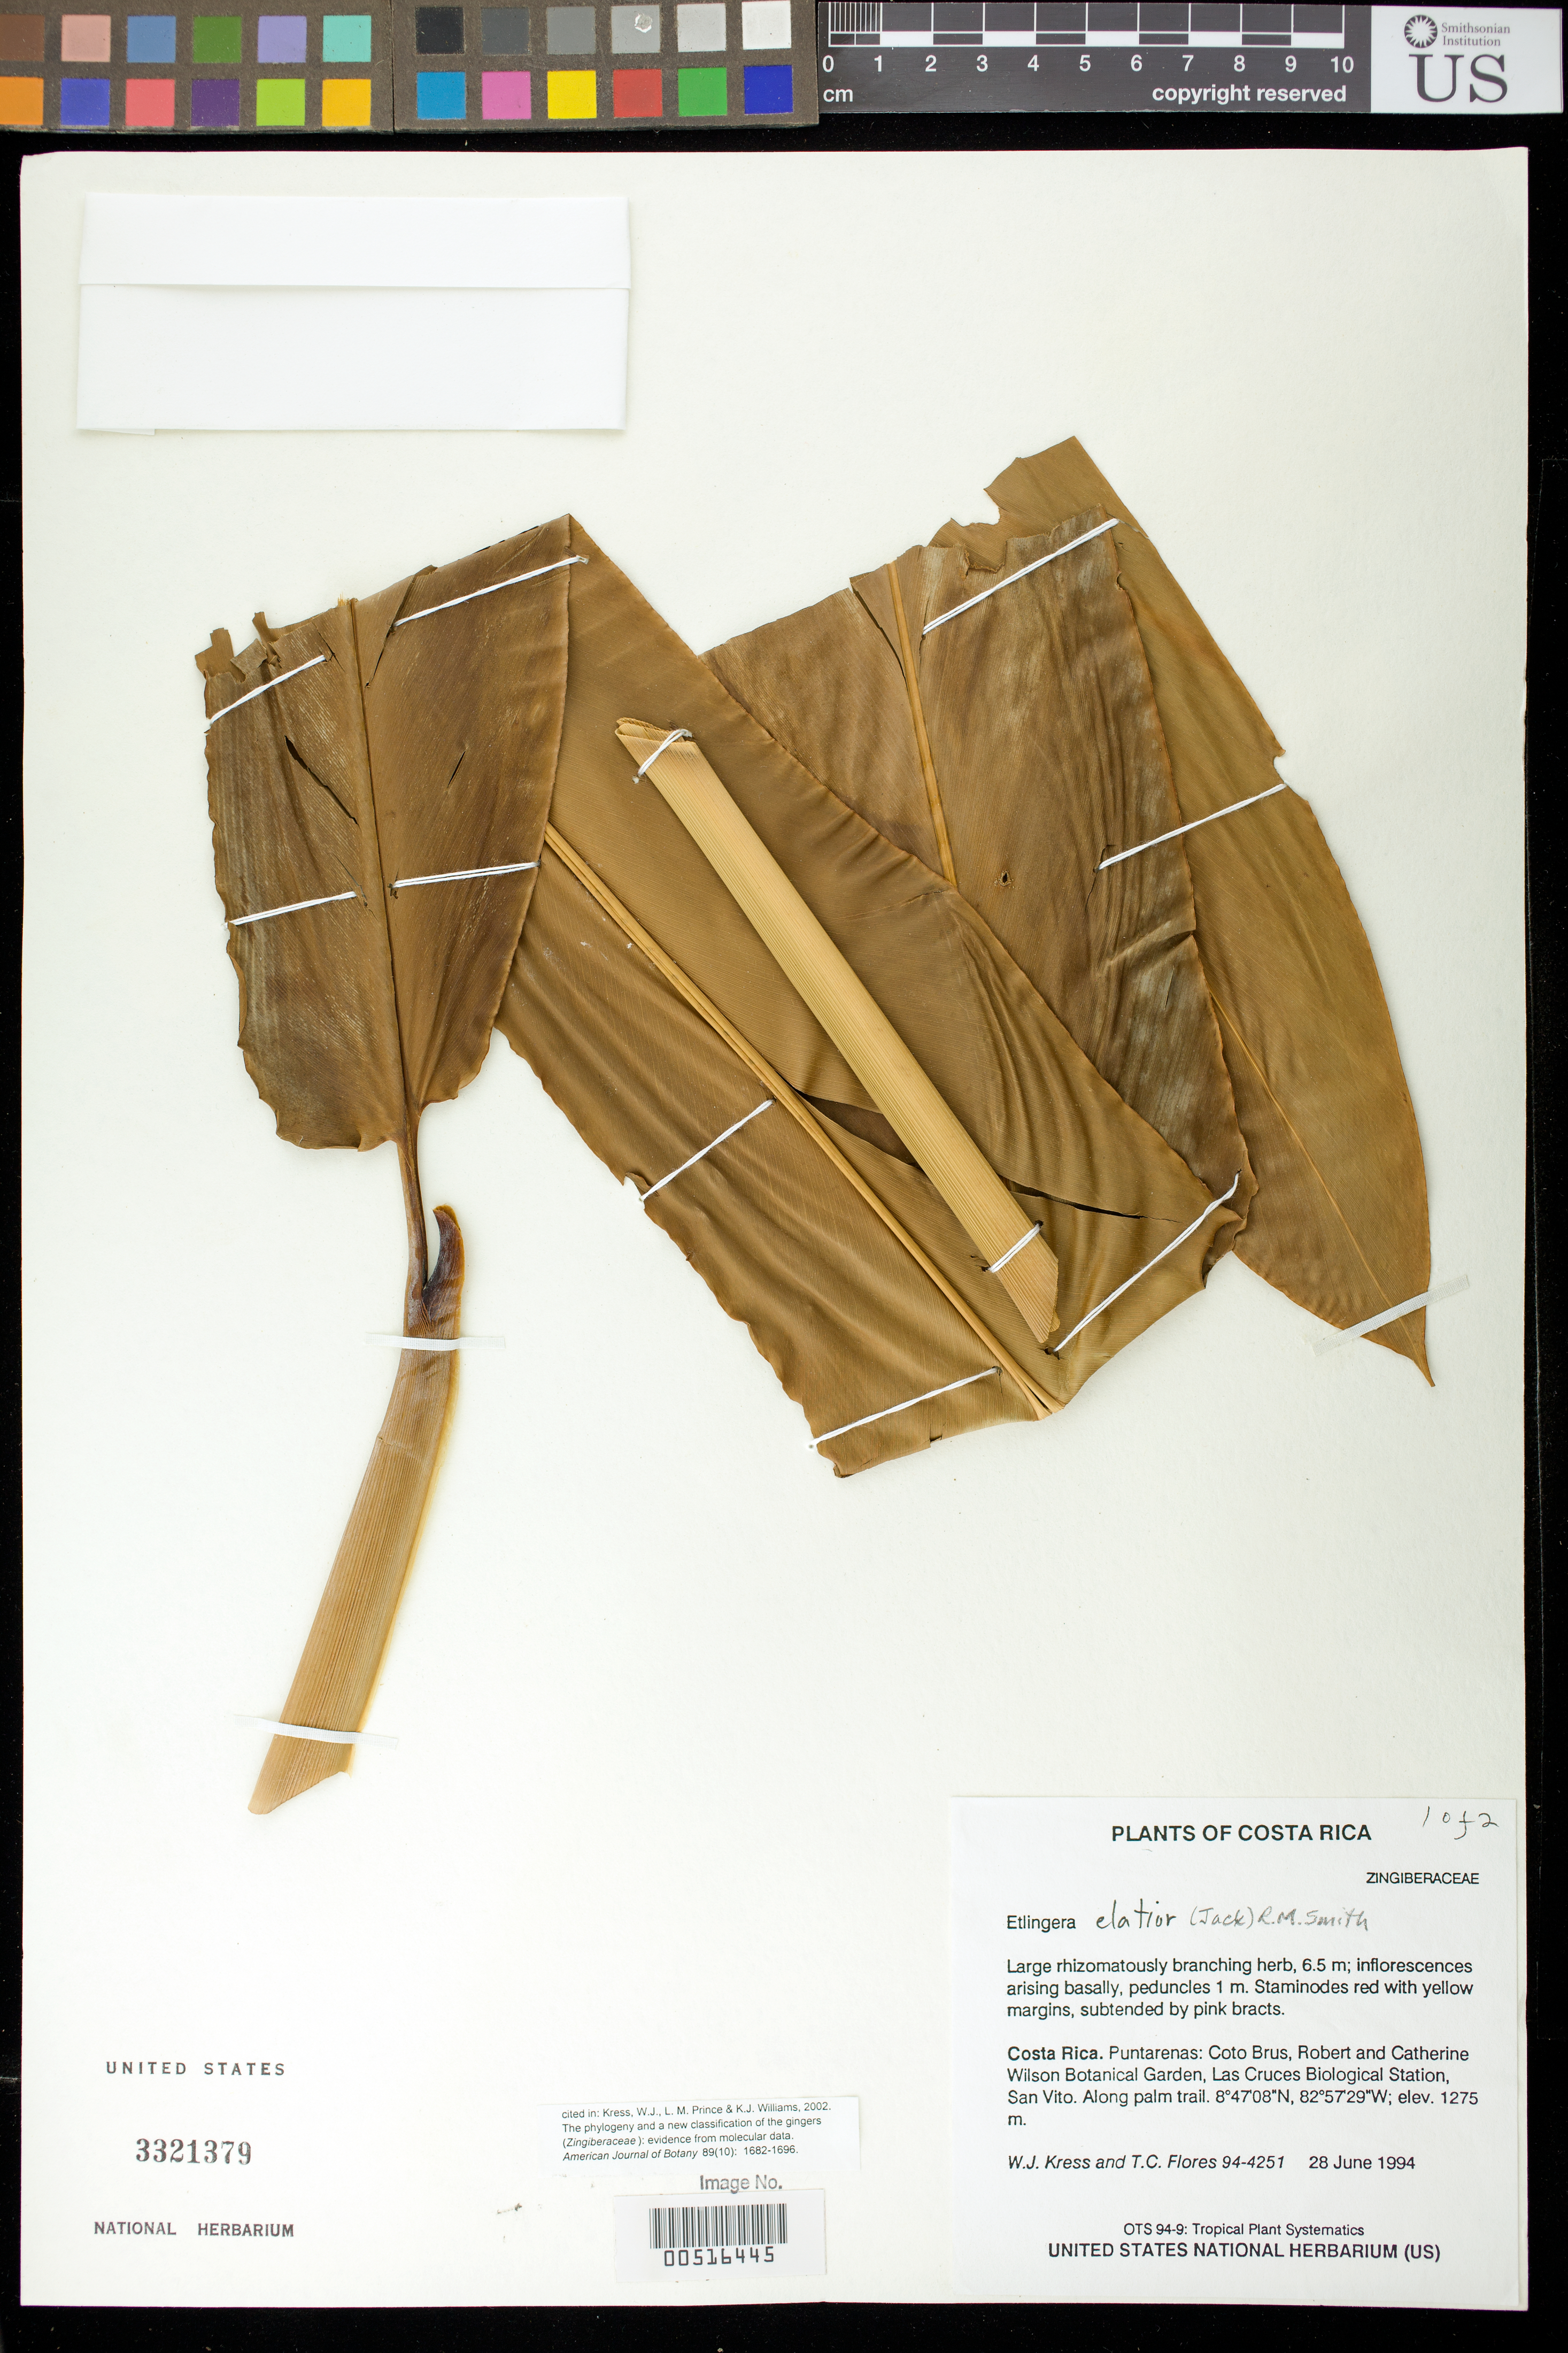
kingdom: Plantae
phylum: Tracheophyta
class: Liliopsida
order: Zingiberales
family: Zingiberaceae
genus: Etlingera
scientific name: Etlingera elatior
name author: (Jack) R.M. Sm.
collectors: W. J. Kress & T. C. Flores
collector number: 94-4251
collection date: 1994-06-28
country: Costa Rica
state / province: Puntarenas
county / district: Coto Brus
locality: Robert & Catherine Wilson Botanical Garden, Las Cruces Biological Station, SanVito. Along palm trail, emontane forest.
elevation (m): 1275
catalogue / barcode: US 3321379